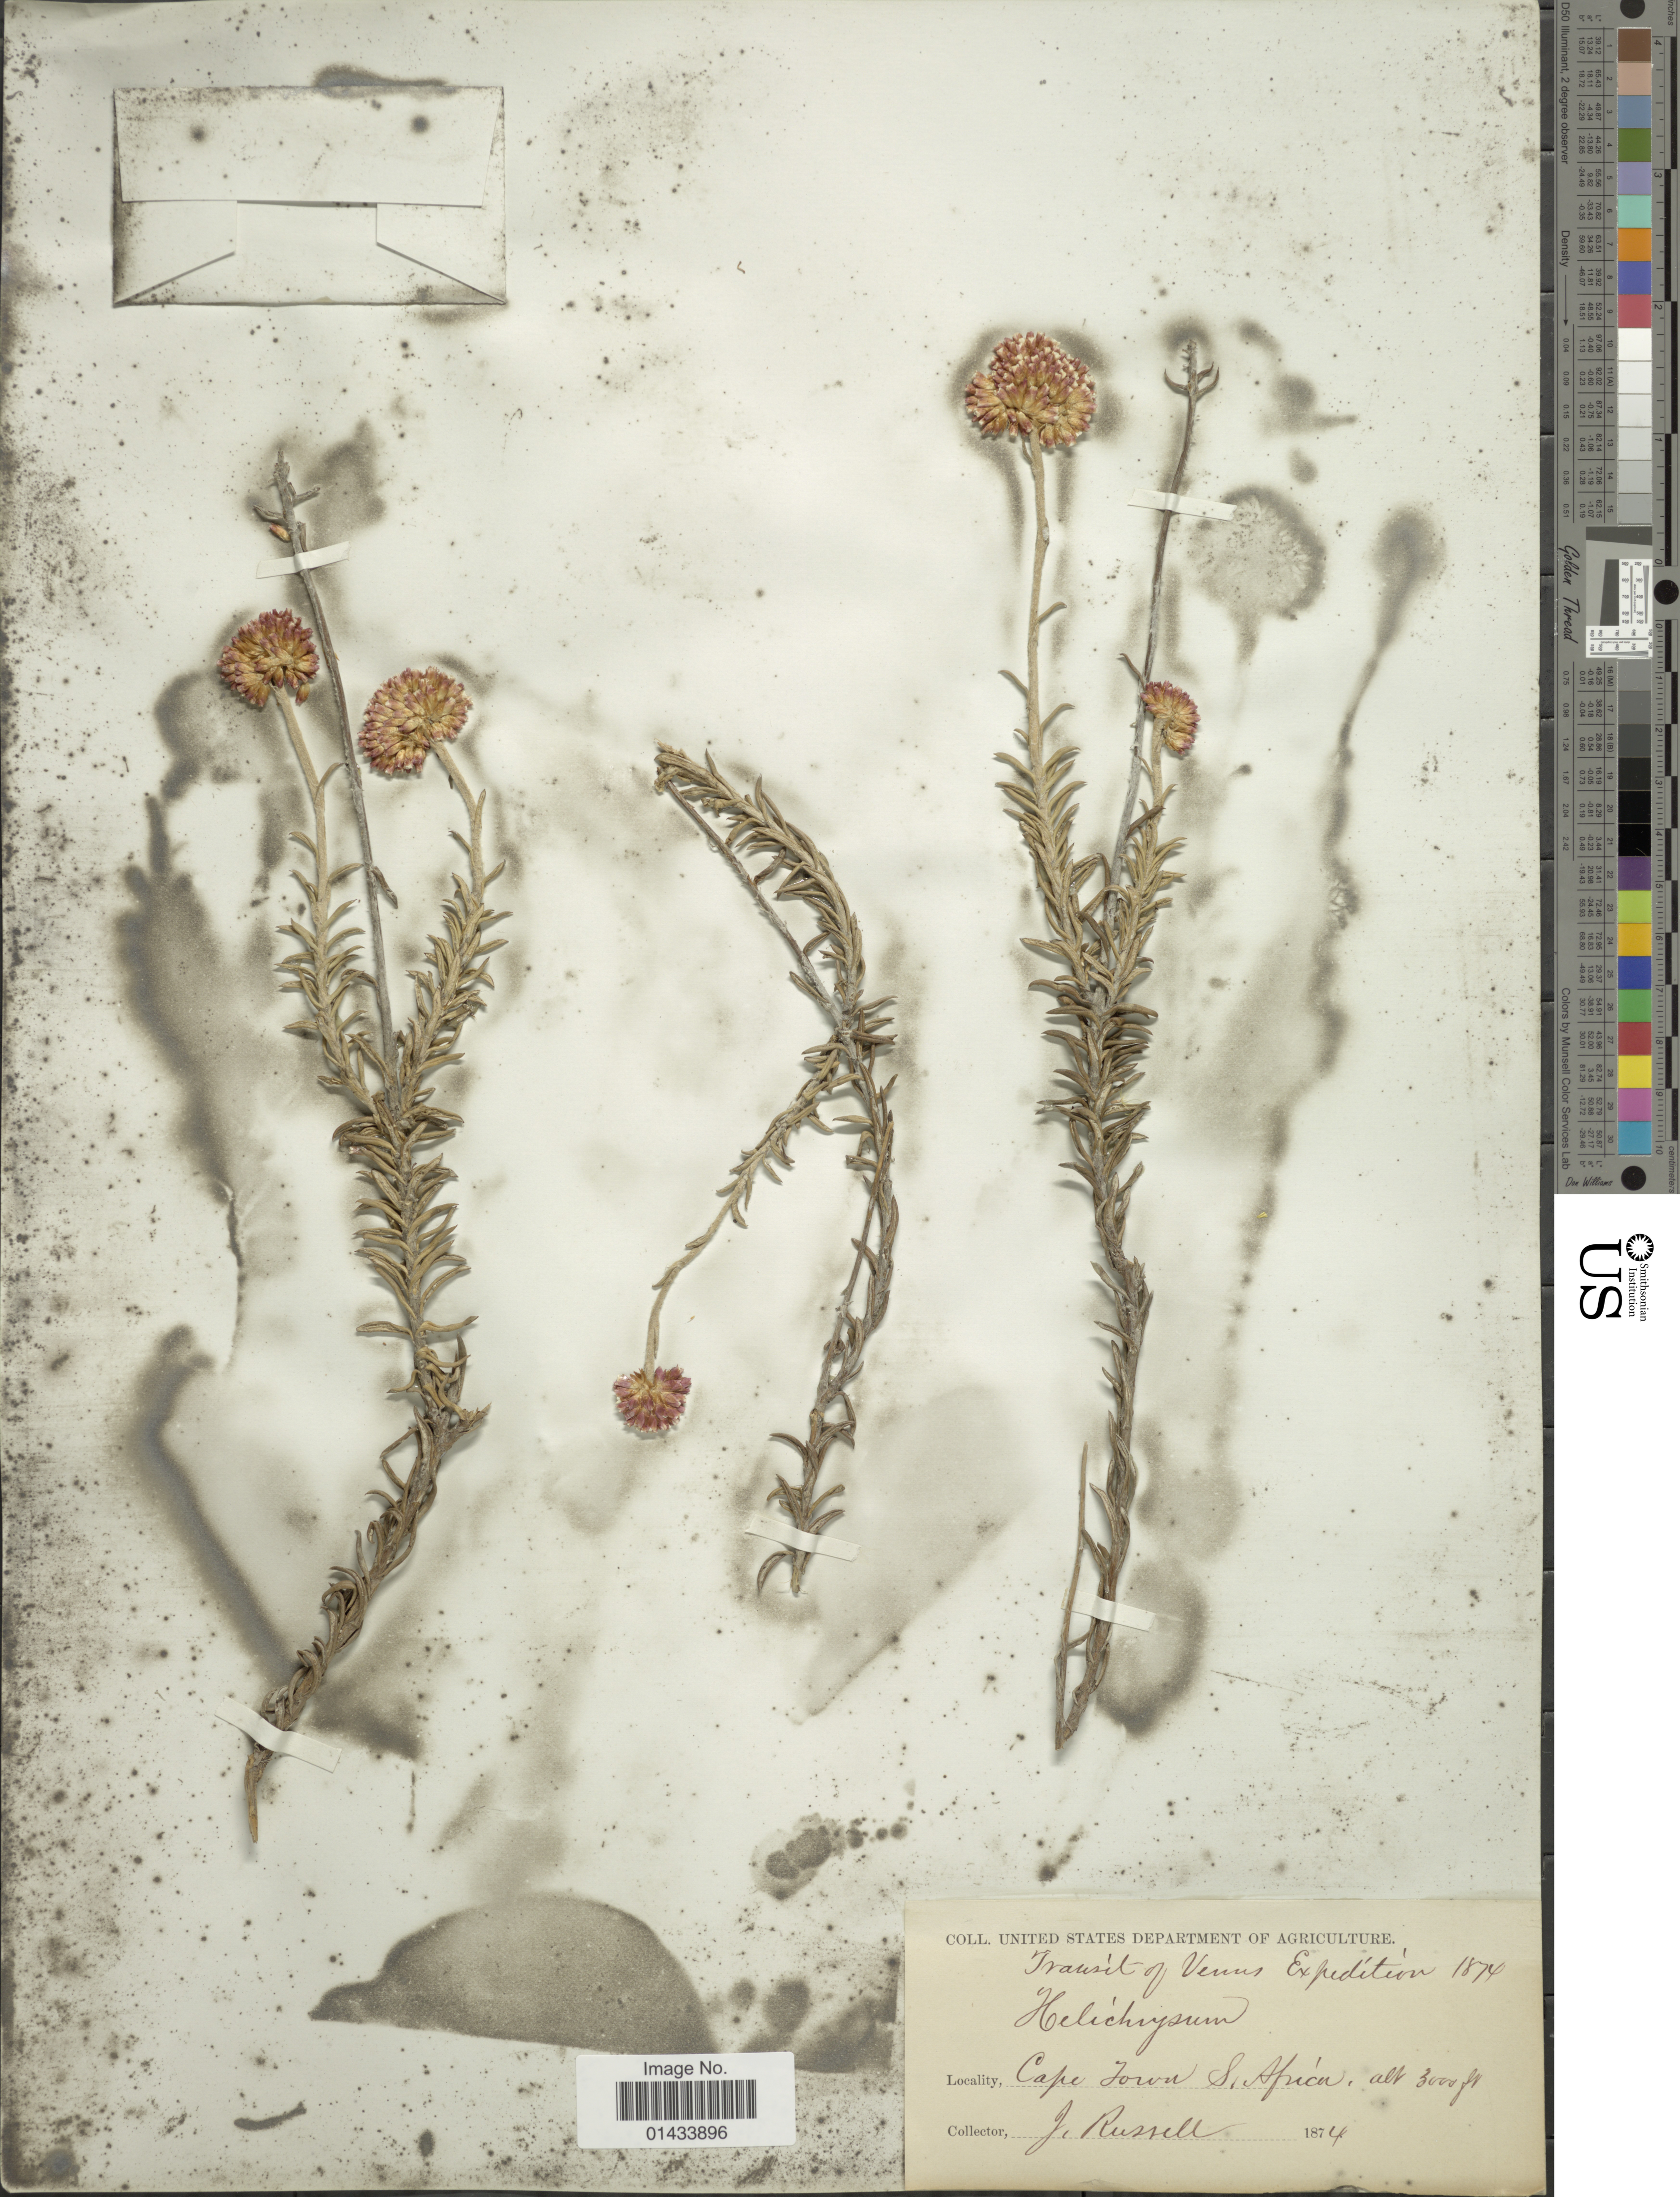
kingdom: Plantae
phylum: Tracheophyta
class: Magnoliopsida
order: Asterales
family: Asteraceae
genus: Helichrysum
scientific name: Helichrysum sp.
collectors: J. Russell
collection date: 1874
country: South Africa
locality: Cape Town, S. Africa, Trausit of Venus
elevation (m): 914